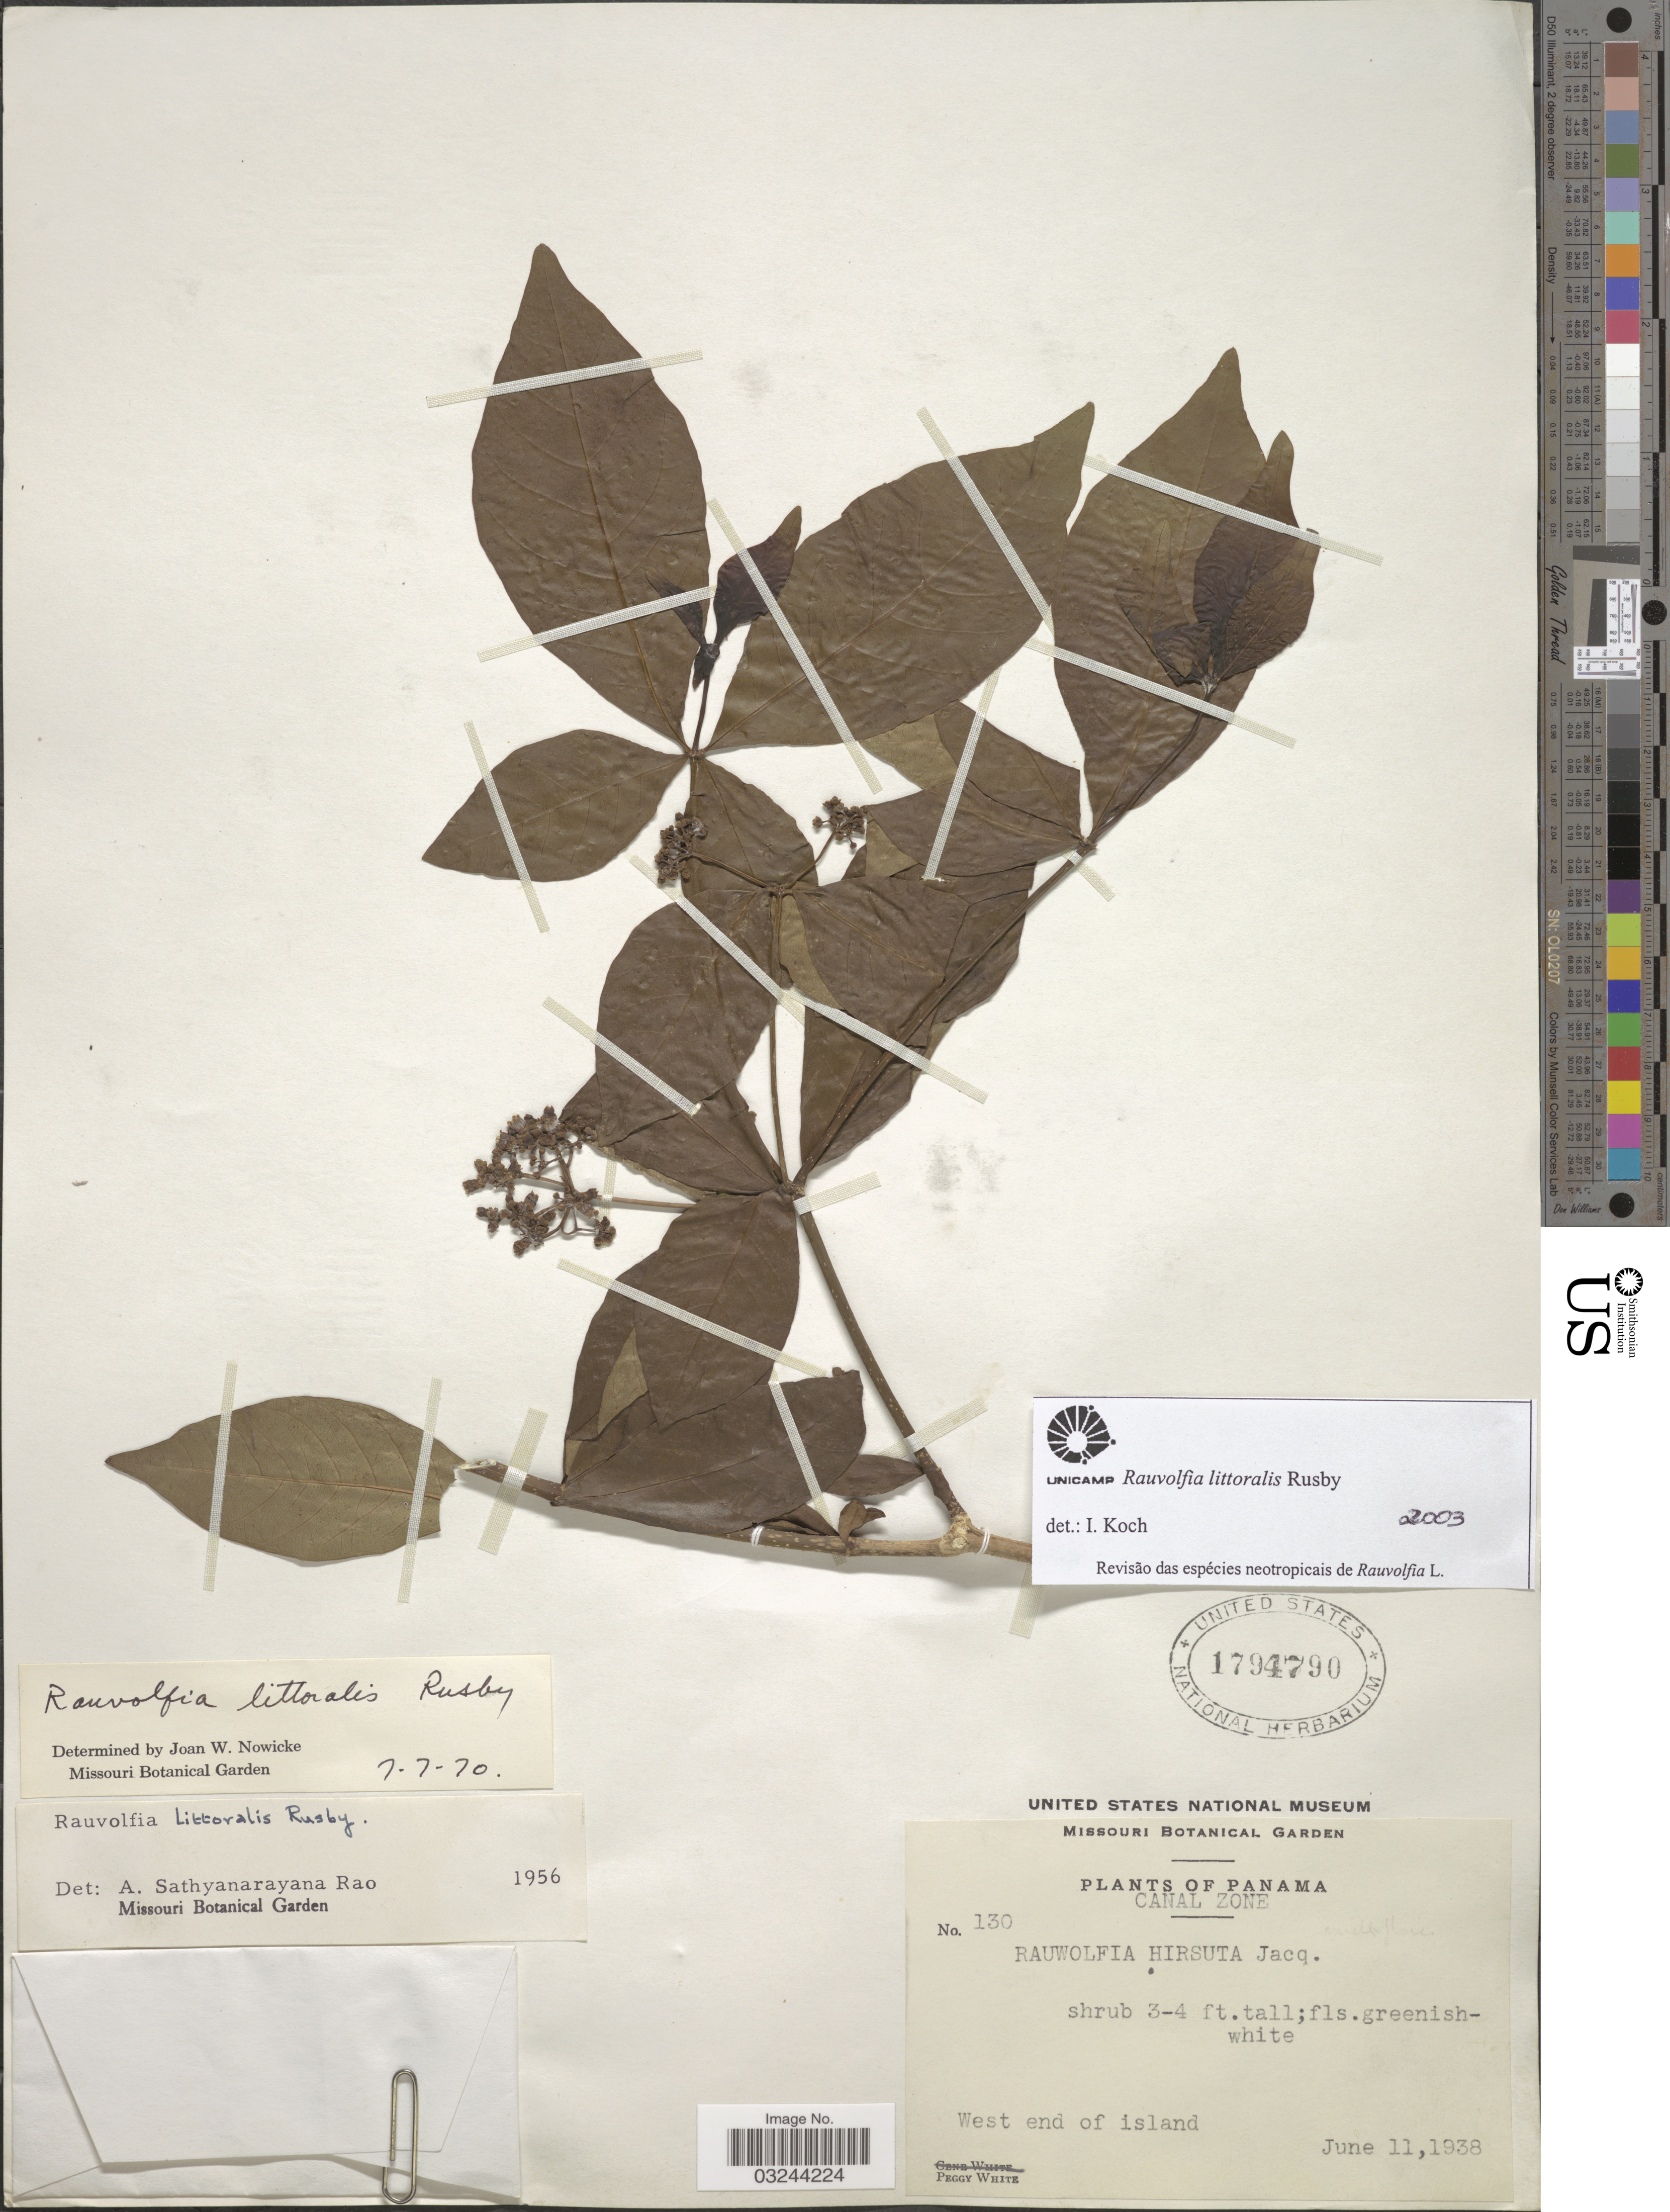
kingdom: Plantae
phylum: Tracheophyta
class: Magnoliopsida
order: Gentianales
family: Apocynaceae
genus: Rauvolfia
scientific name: Rauvolfia littoralis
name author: Rusby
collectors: P. White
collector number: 130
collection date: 1938-06-11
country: Panama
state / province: Colón / Panamá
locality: Canal Zone, West end of island.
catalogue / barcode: US 1794790